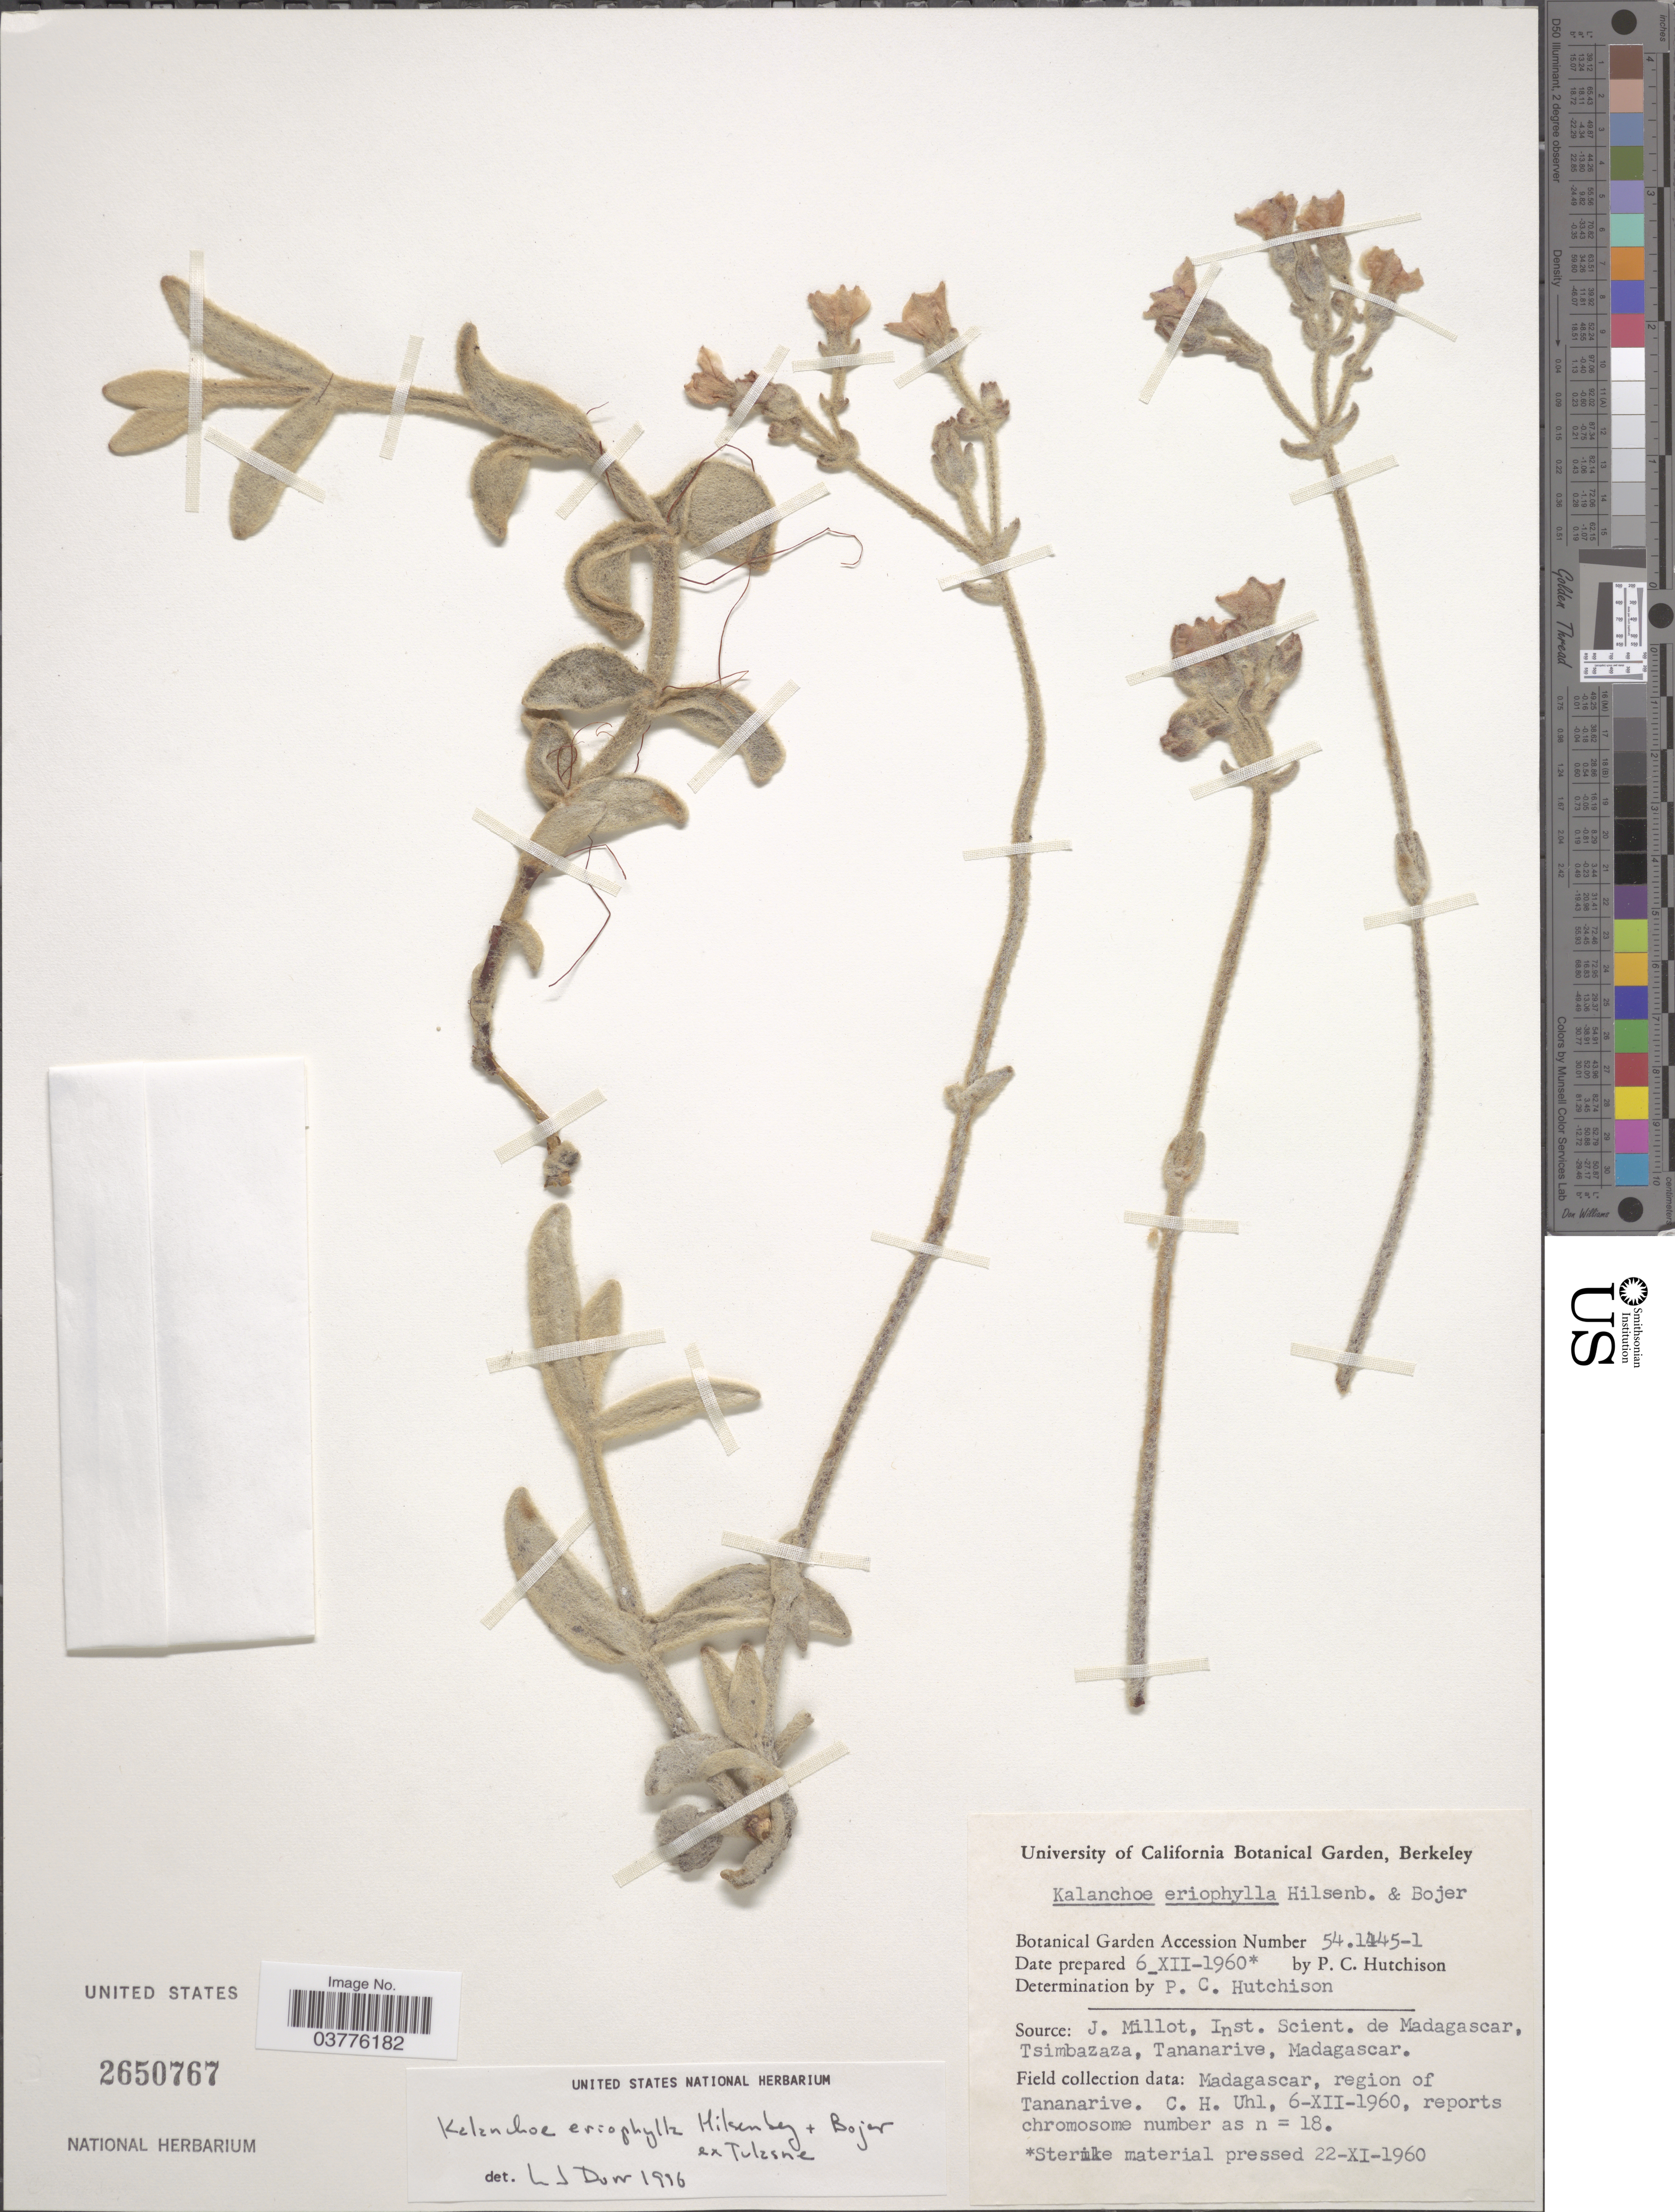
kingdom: Plantae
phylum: Tracheophyta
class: Magnoliopsida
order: Saxifragales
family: Crassulaceae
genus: Kalanchoe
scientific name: Kalanchoe eriophylla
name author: Hils. & Bojer ex Tul.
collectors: P. C. Hutchison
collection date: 1960-12-06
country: United States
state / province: California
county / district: Alameda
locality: University of California Botanical Garden, Berkeley.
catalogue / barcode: US 2650767